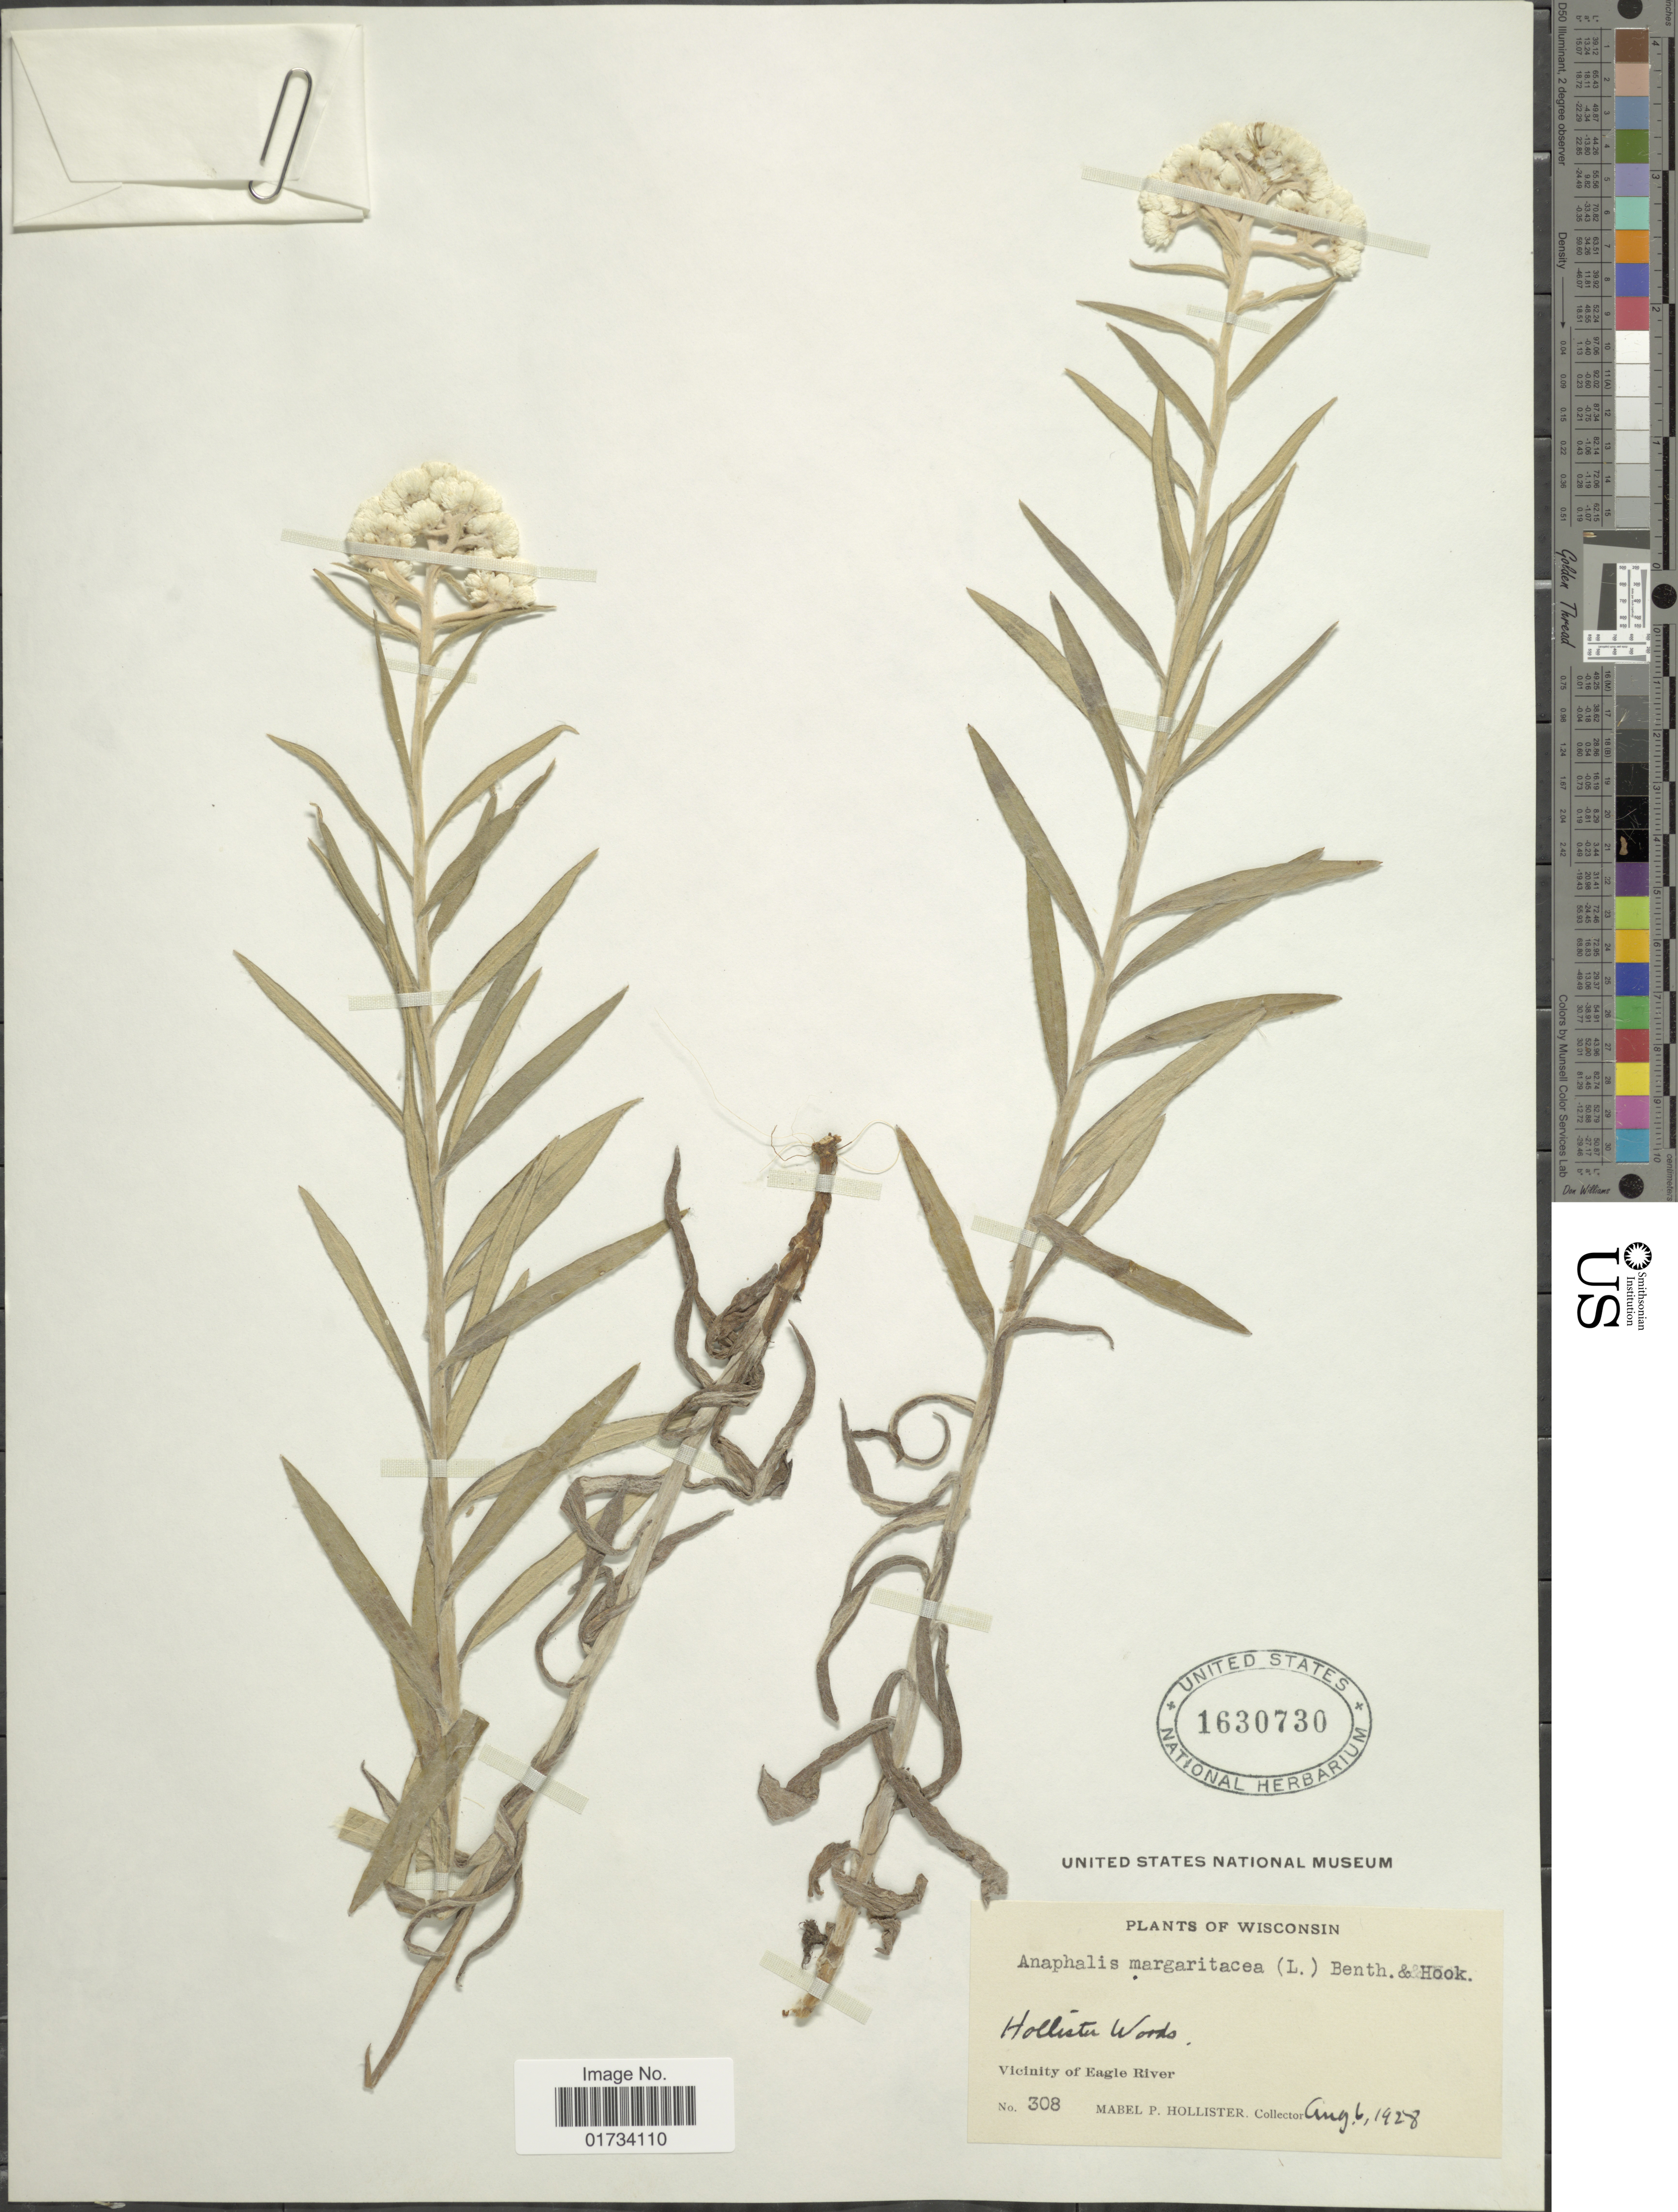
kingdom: Plantae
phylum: Tracheophyta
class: Magnoliopsida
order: Asterales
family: Asteraceae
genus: Anaphalis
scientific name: Anaphalis margaritacea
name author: (L.) Benth. & Hook. f.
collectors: M. Hollister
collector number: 308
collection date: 1928-08-06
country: United States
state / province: Wisconsin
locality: Hollister Woods, vicinity of Eagle River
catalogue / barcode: US 1630730